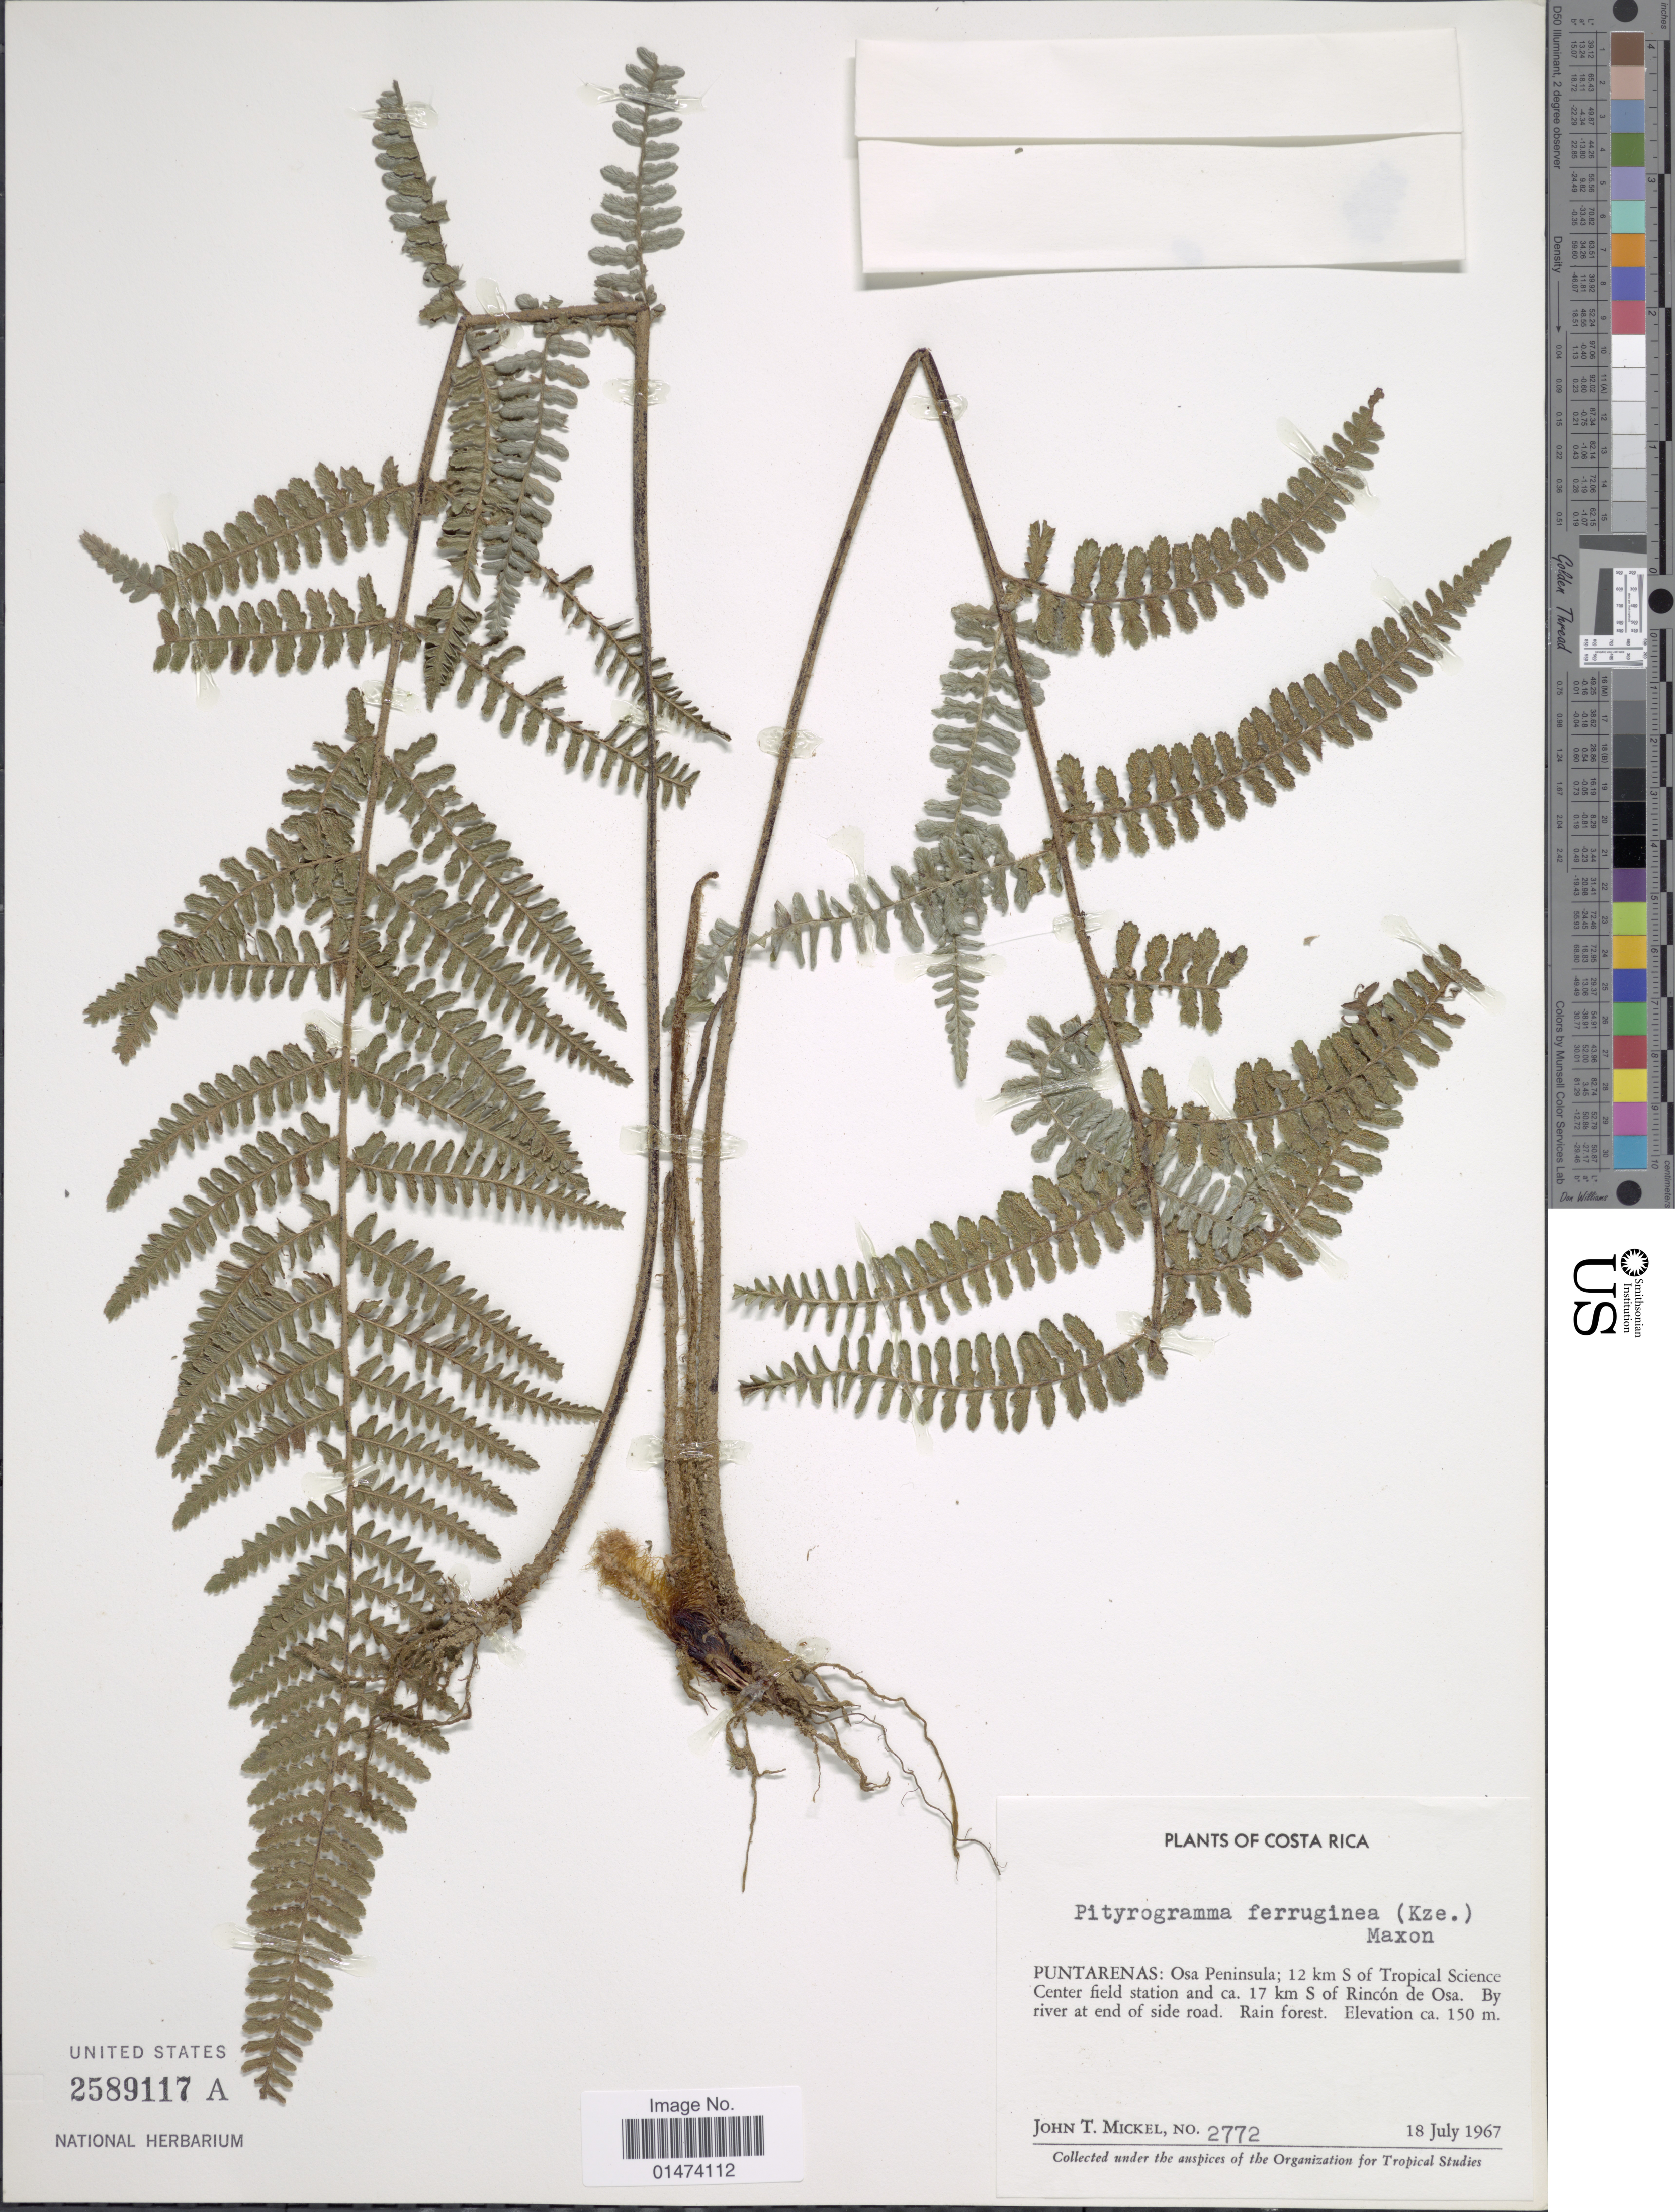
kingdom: Plantae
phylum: Tracheophyta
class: Polypodiopsida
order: Polypodiales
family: Pteridaceae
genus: Pityrogramma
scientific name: Pityrogramma ferruginea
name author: (Kunze) Maxon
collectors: J. T. Mickel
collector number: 2772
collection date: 1967-07-18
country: Costa Rica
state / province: Puntarenas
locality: Costa Rica, Puntarenas: Osa Peninsula; 12 km S of Tropical Science Center field station and ca. 17 km S of Rincon de Osa.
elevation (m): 150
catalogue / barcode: US 2589117A